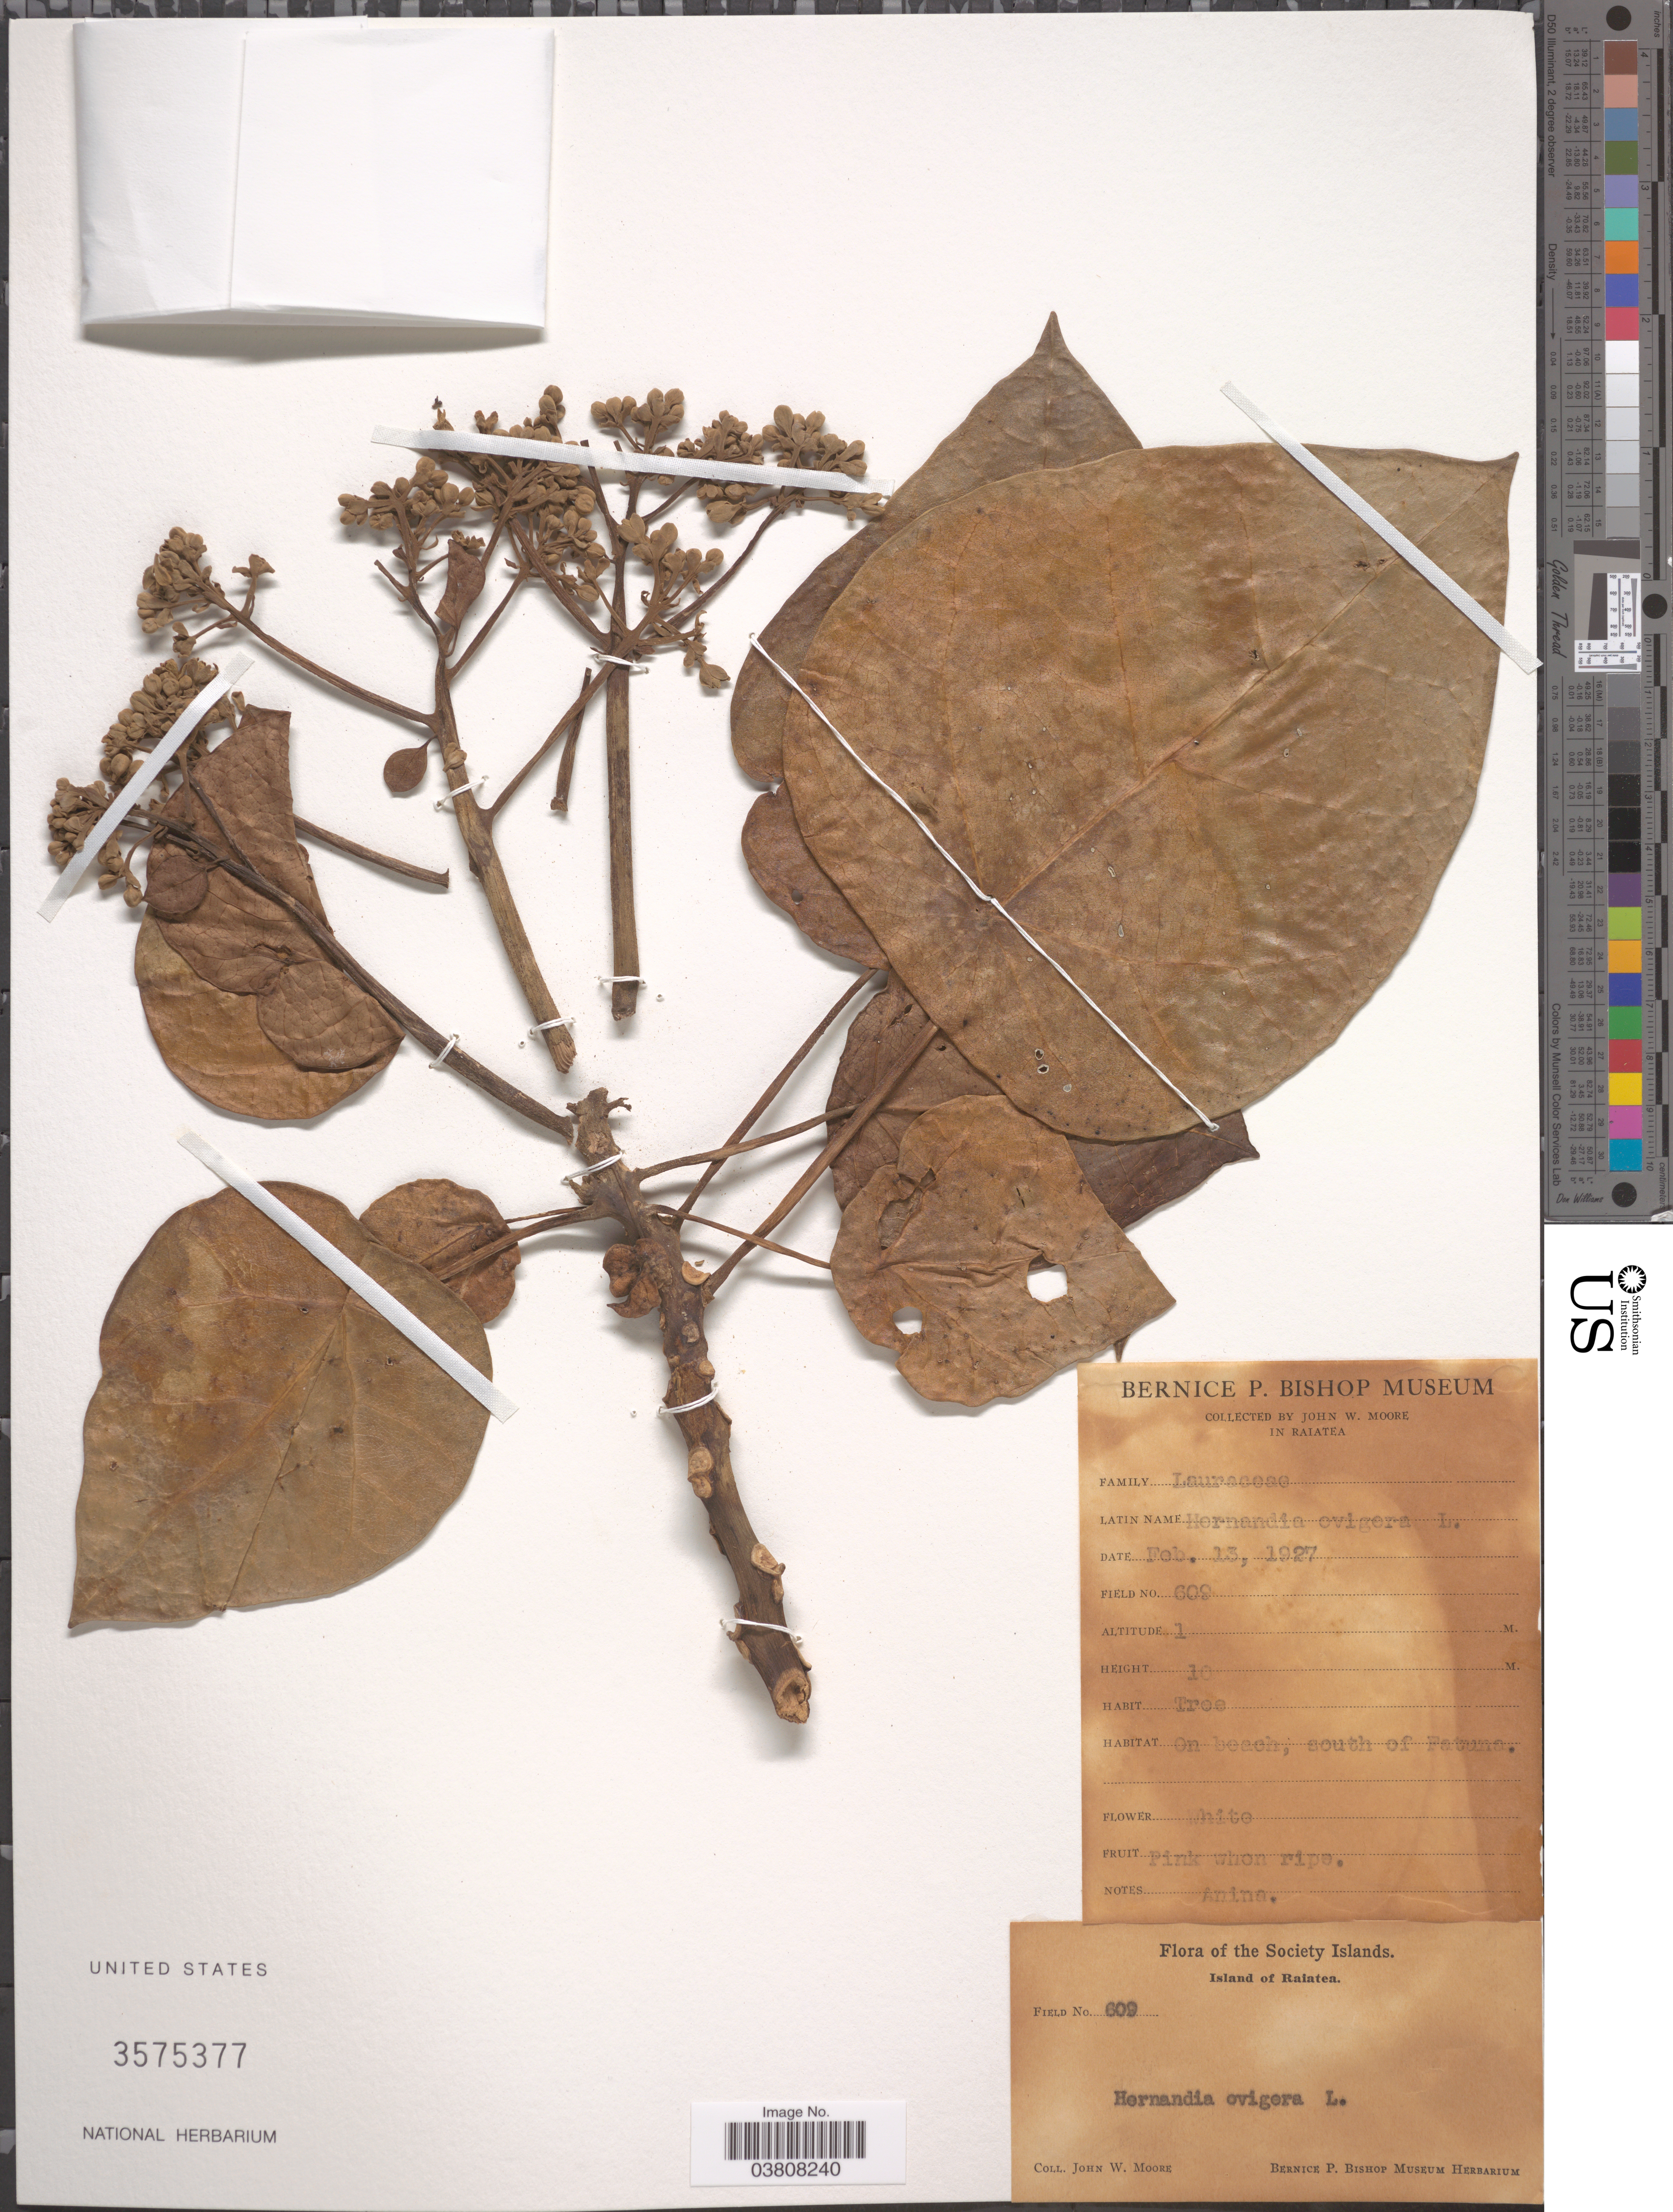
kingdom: Plantae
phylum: Tracheophyta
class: Magnoliopsida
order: Laurales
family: Hernandiaceae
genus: Hernandia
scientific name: Hernandia nymphaeifolia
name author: (C. Presl) Kubitzki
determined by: Strong, Mark T., (BOT), Smithsonian Institution - National Museum of Natural History (UNITED STATES)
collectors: J. Moore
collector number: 609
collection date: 1927-02-13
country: French Polynesia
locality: The Society Islands. Island of Raiatea. On beach, south of Fatuna.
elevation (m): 1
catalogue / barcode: US 3575377